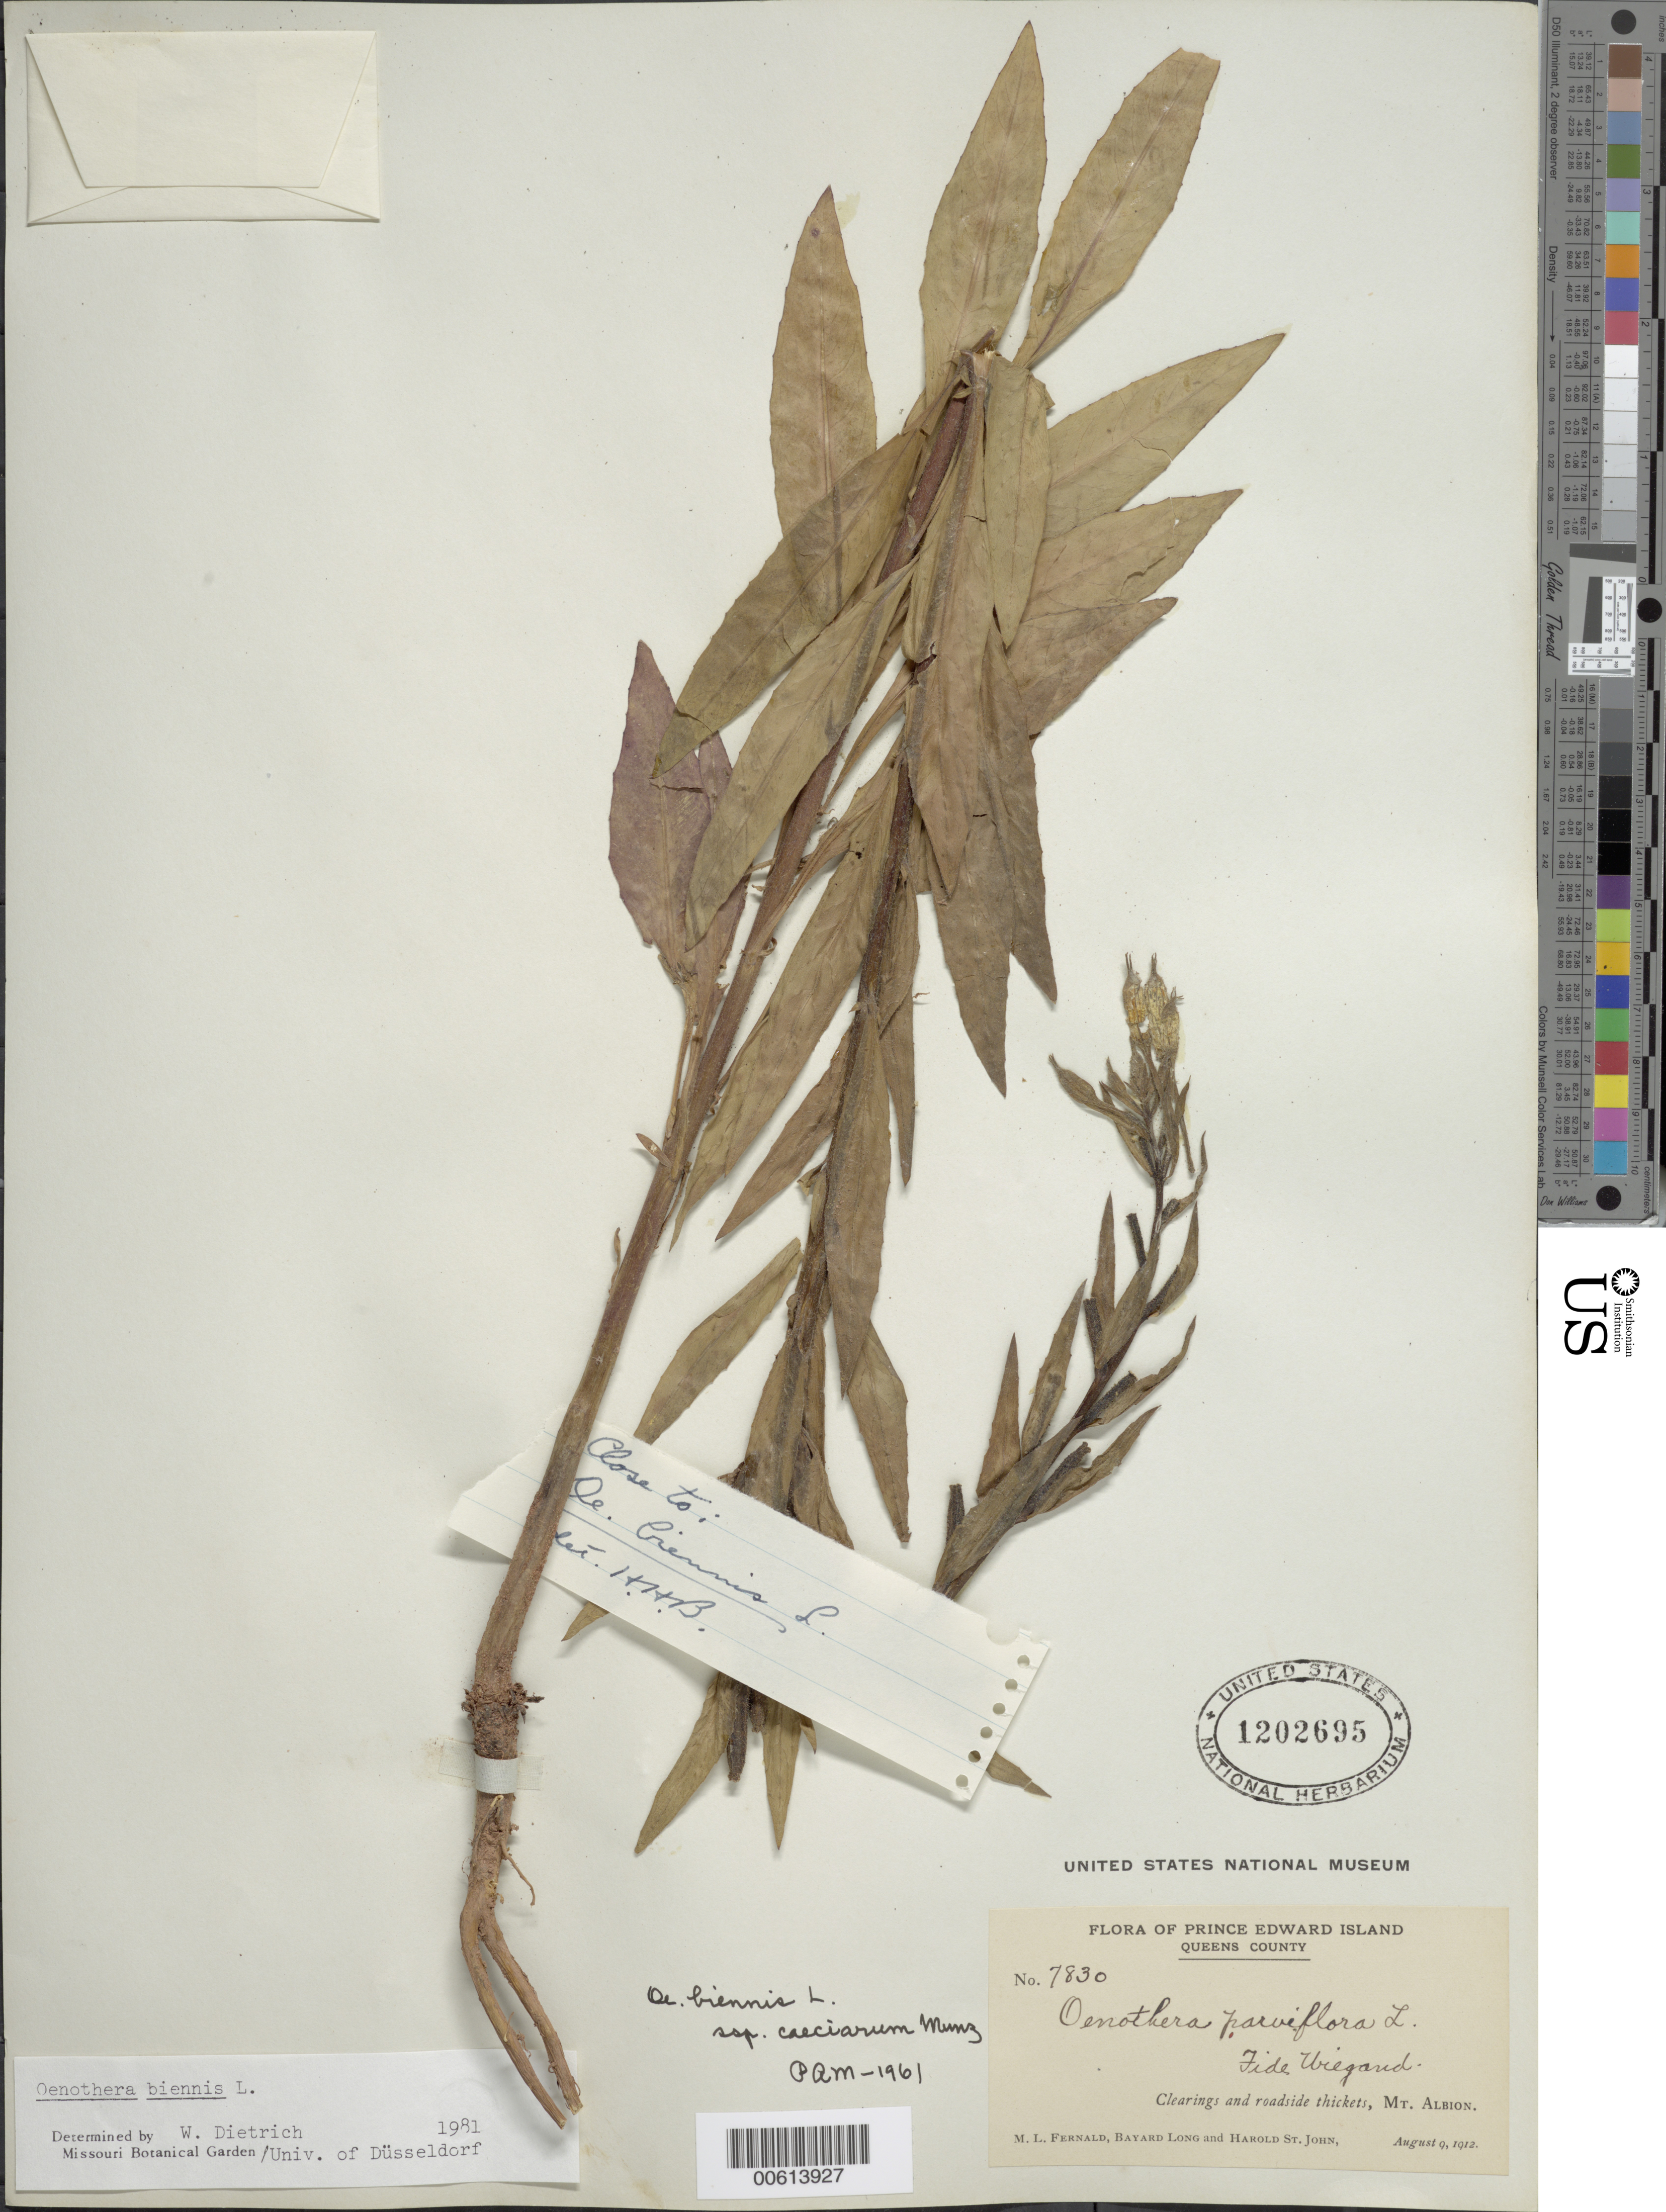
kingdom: Plantae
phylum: Tracheophyta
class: Magnoliopsida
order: Myrtales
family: Onagraceae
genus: Oenothera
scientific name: Oenothera biennis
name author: L.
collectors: M. L. Fernald, B. Long & H. St. John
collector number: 7830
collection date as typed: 09 Aug 1912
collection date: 1912-08-09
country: Canada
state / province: Prince Edward Island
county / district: Queens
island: Prince Edward Island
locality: Mt. Albion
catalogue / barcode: US 1202695